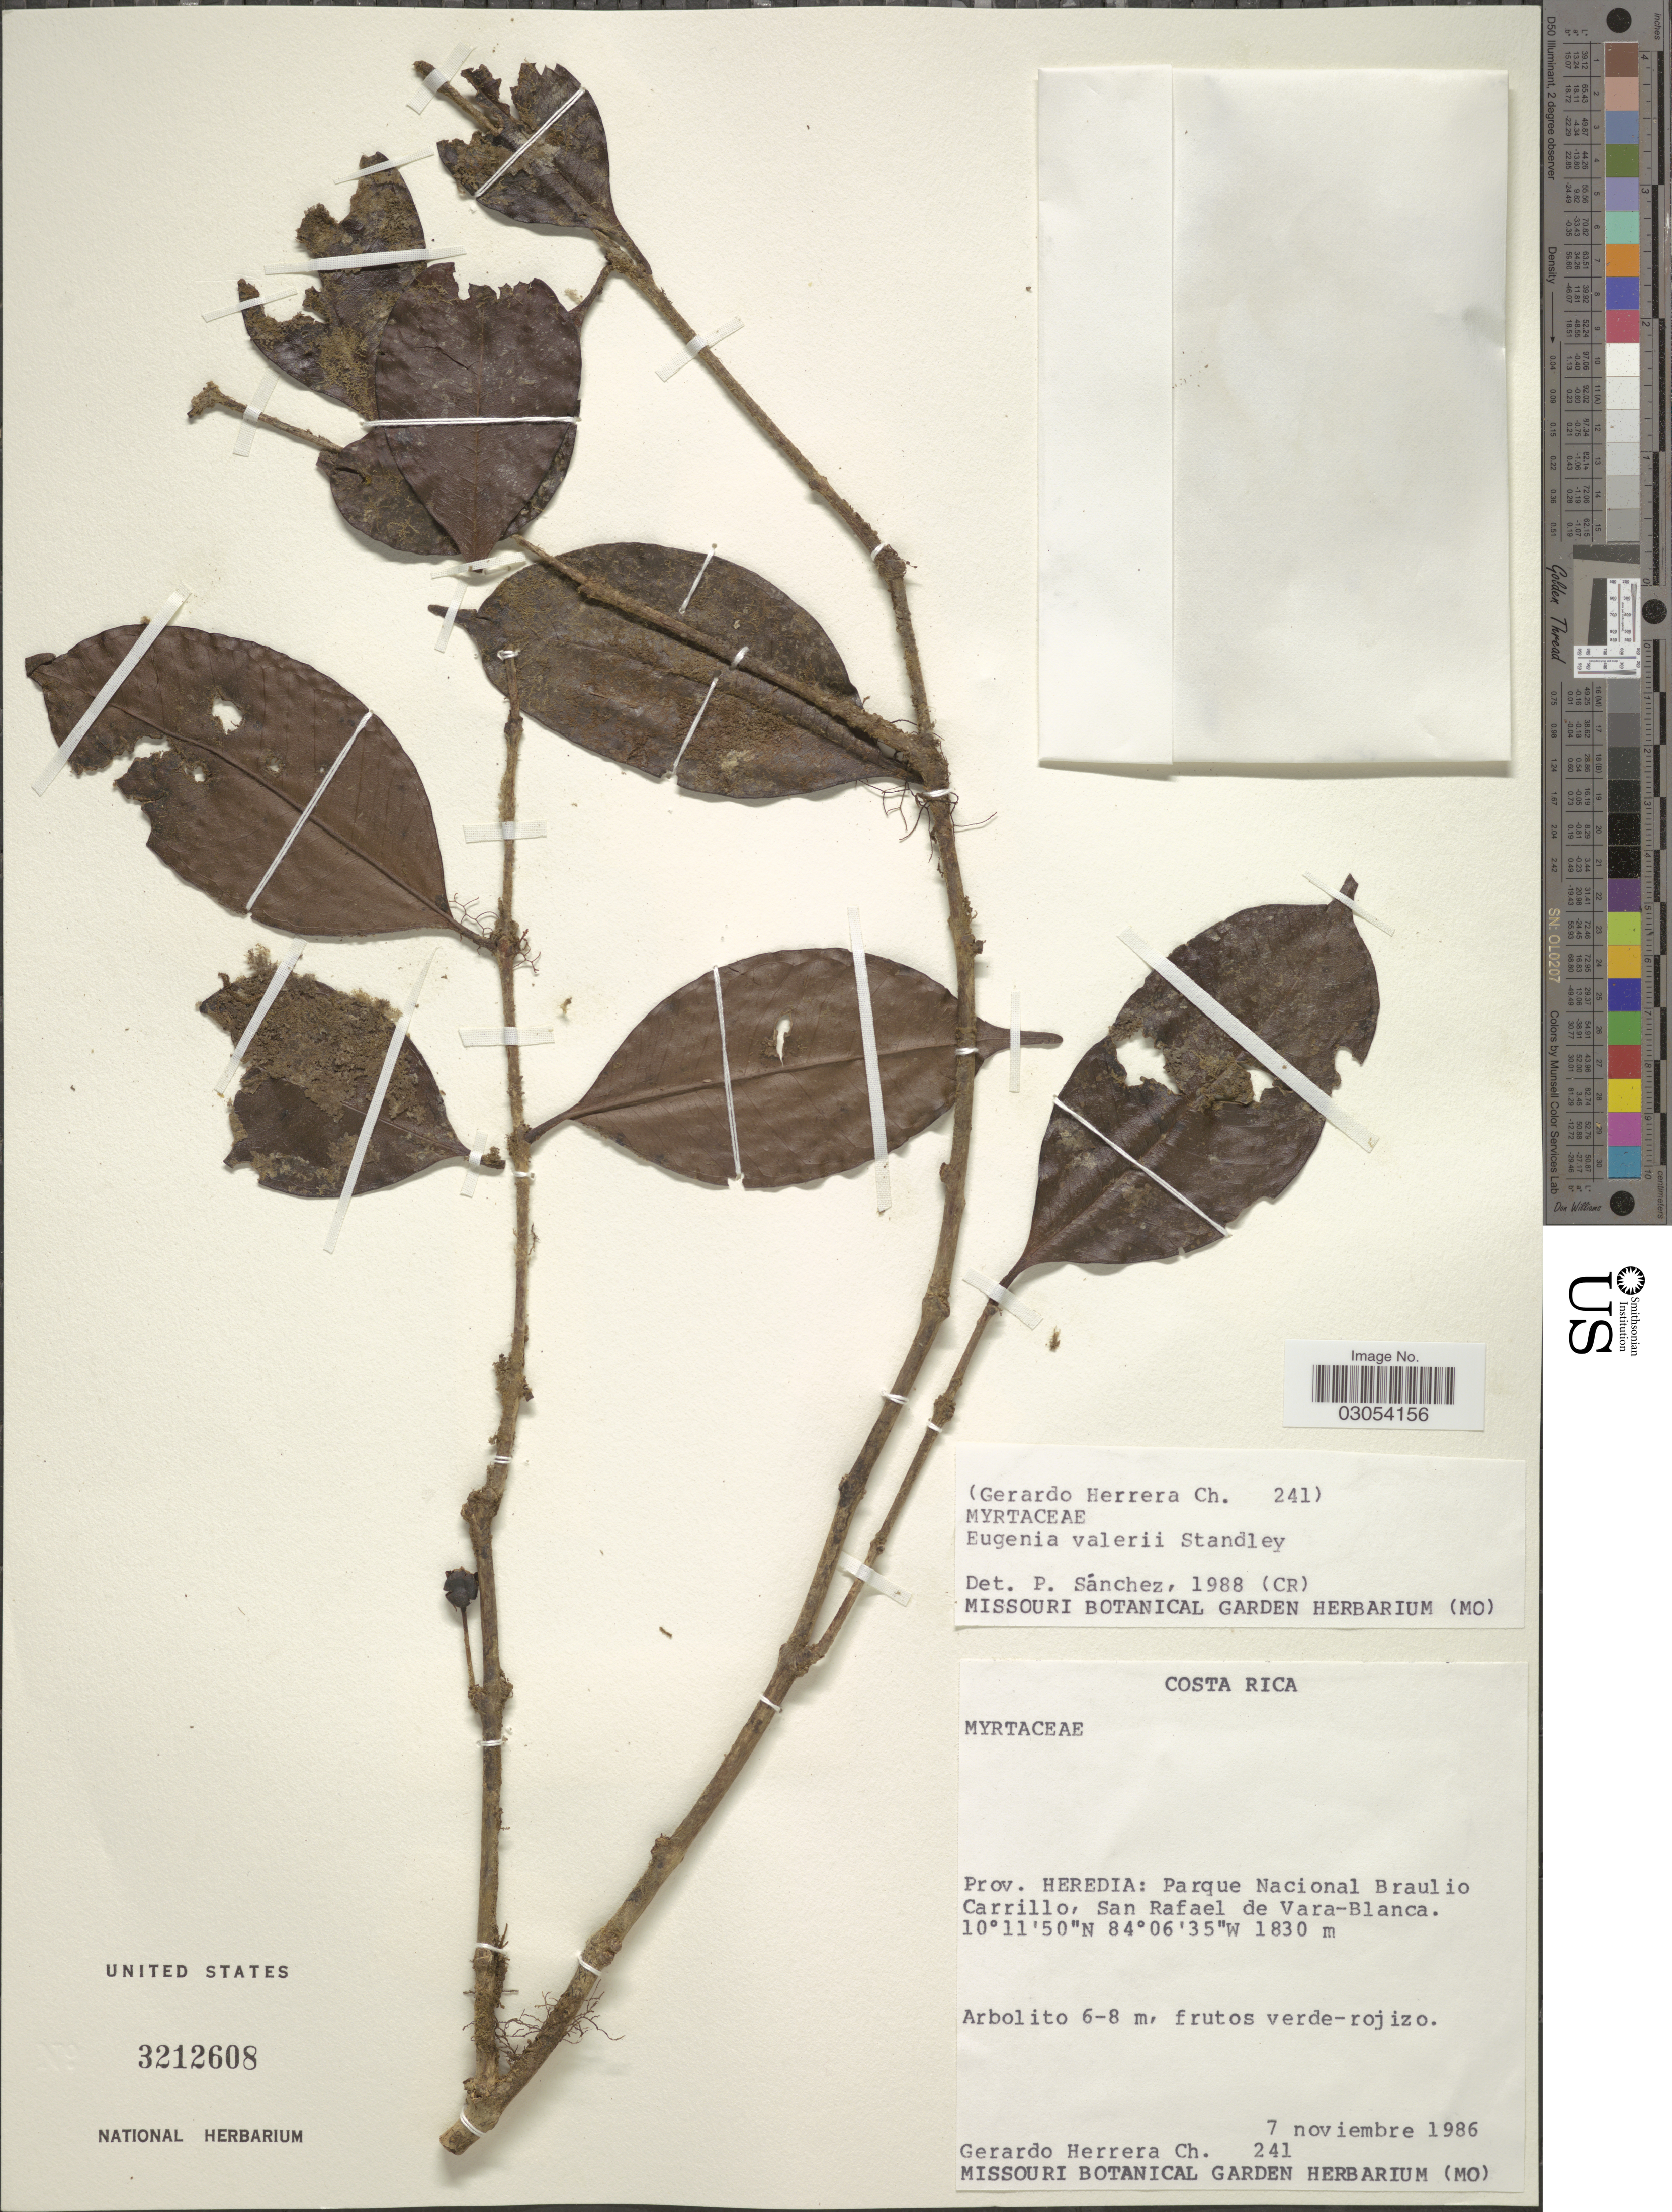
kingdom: Plantae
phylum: Tracheophyta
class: Magnoliopsida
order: Myrtales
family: Myrtaceae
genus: Eugenia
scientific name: Eugenia valerii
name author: Standl.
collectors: G. Herrera Ch.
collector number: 241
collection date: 1986-11-07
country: Costa Rica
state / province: Heredia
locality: Parque Nacional Braulio Carrillo, San Rafael de Vara-Blanca.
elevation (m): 1830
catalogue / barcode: US 3212608